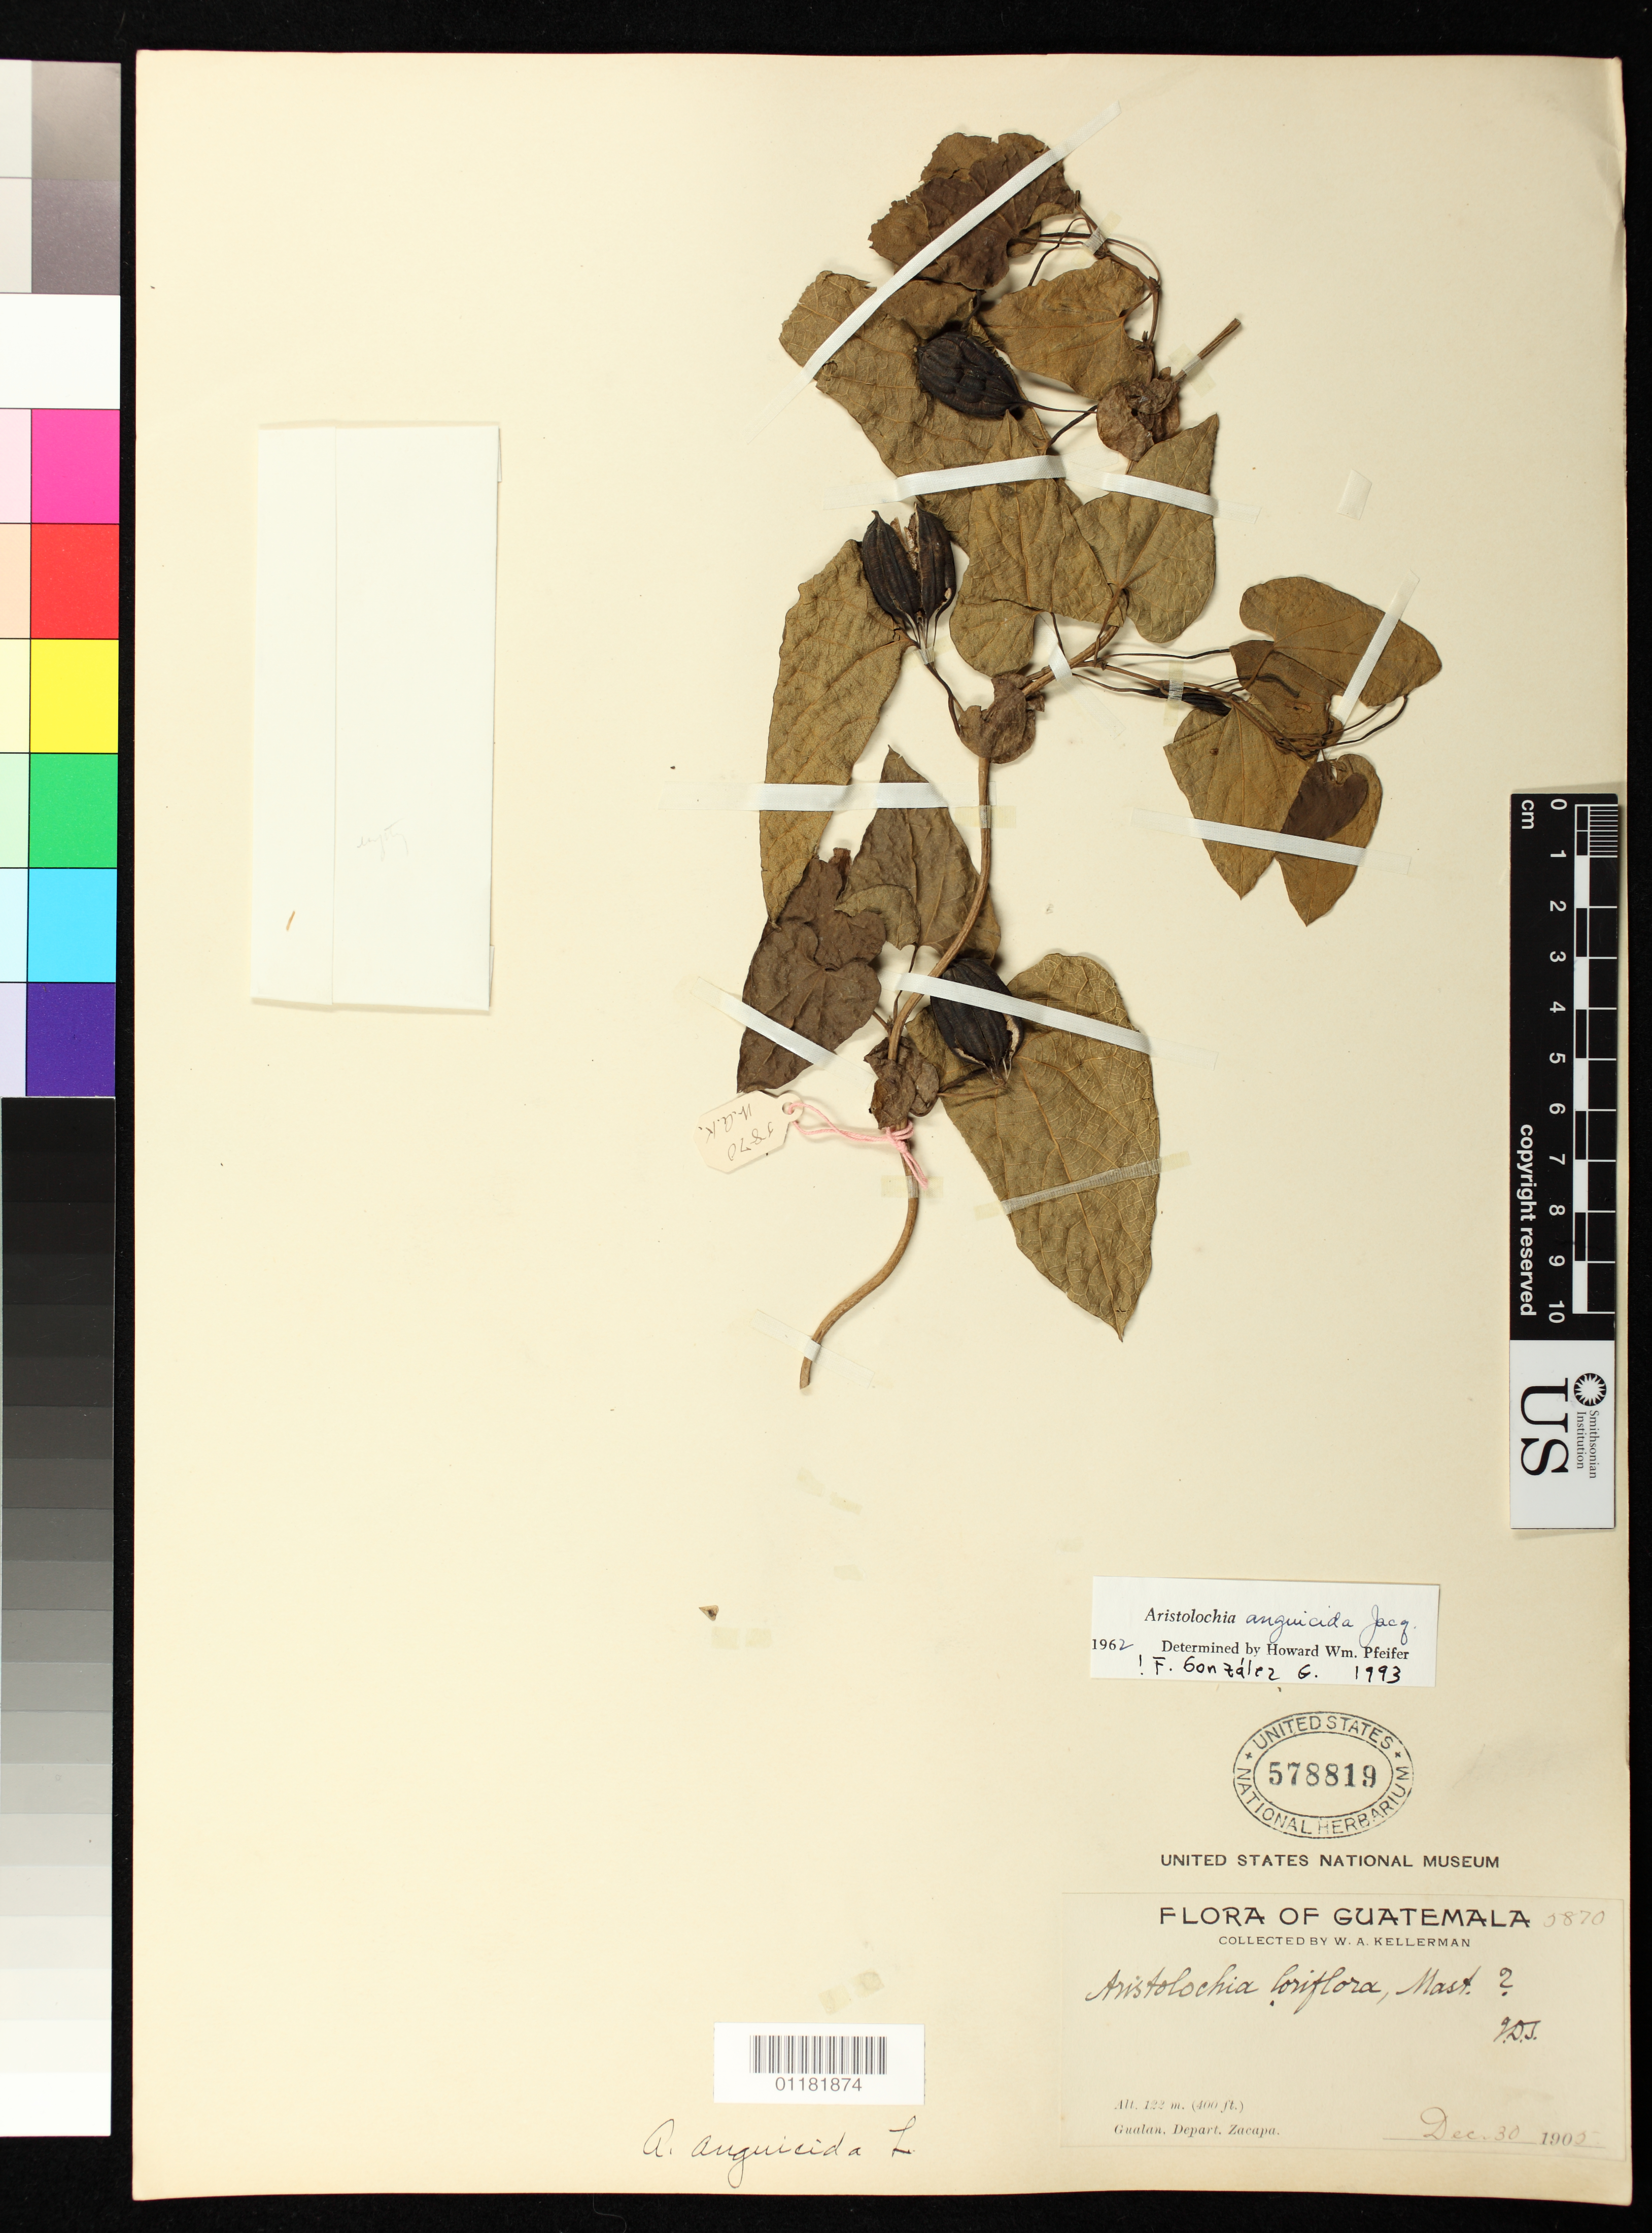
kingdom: Plantae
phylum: Tracheophyta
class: Magnoliopsida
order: Piperales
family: Aristolochiaceae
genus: Aristolochia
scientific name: Aristolochia anguicida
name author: Jacq.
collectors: W. A. Kellerman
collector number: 5870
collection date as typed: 30 Dec 1905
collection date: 1905-12-30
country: Guatemala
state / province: Zacapa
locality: Gualan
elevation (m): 122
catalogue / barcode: US 578819